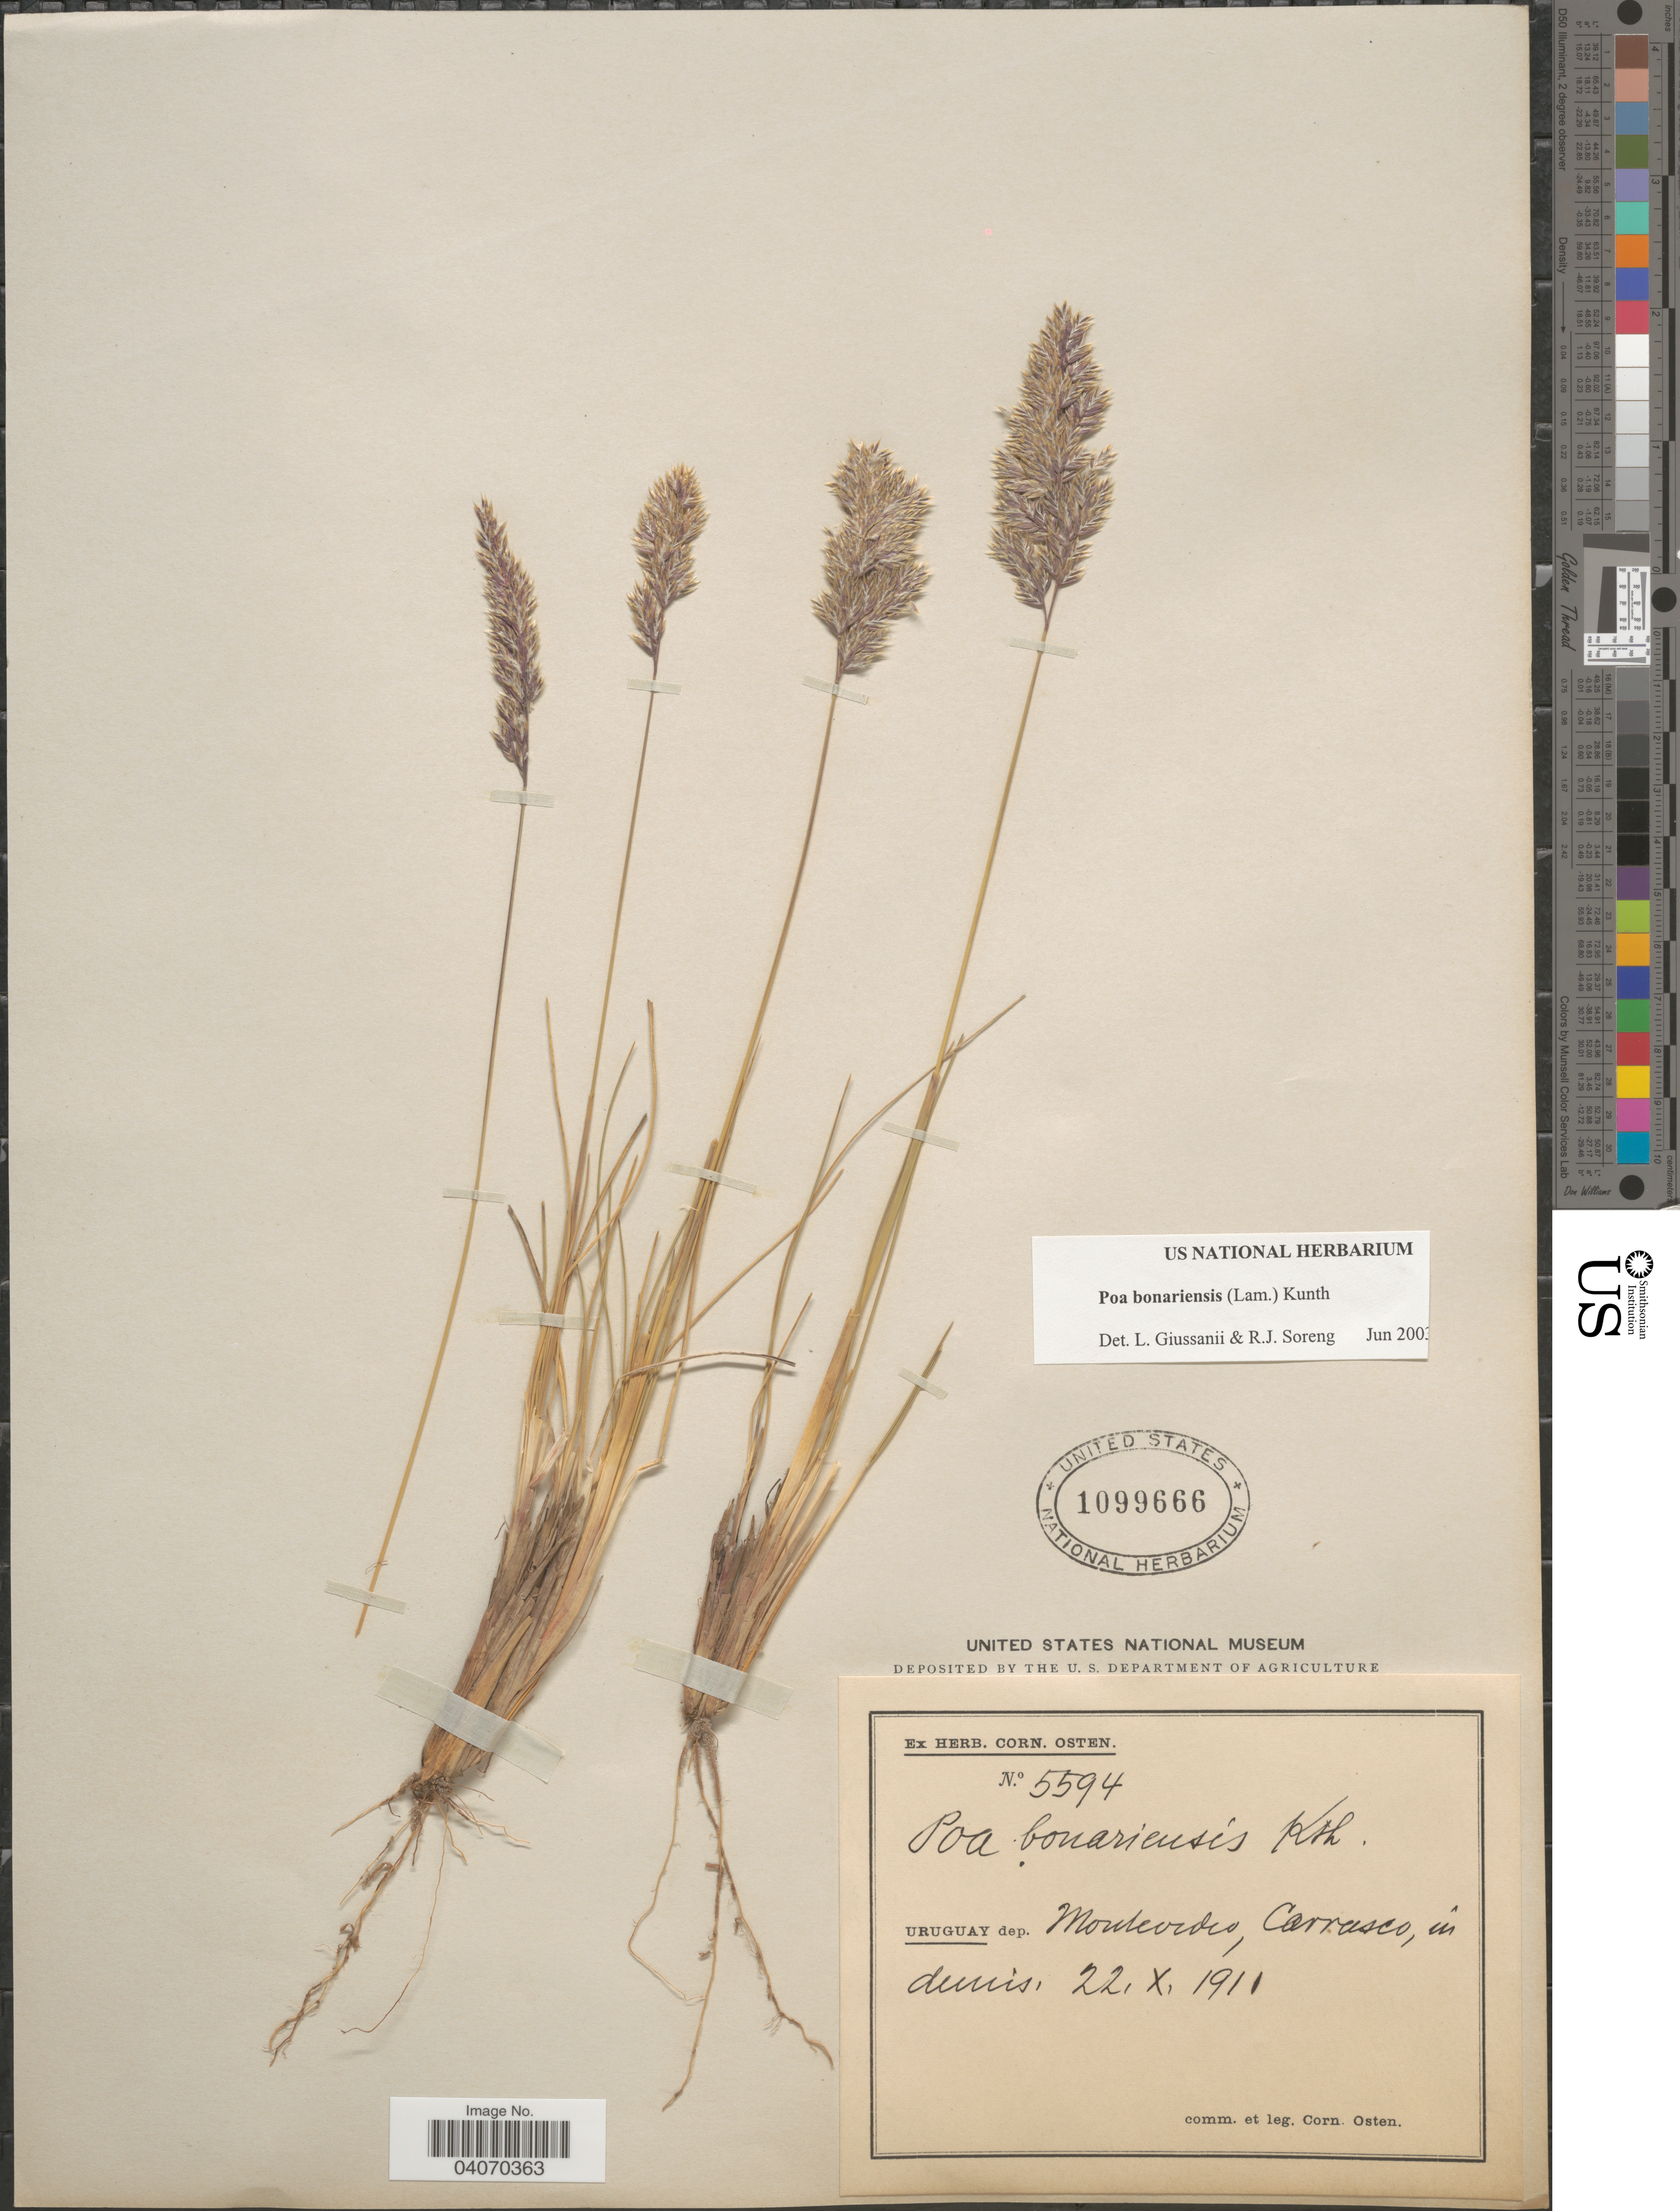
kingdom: Plantae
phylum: Tracheophyta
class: Liliopsida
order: Poales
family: Poaceae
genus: Poa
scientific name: Poa bonariensis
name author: (Lam.) Kunth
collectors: C. Osten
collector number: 5594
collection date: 1911-10-22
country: Uruguay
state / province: Montevideo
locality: Dep. Montevideo, Carrasco, in dumis.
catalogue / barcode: US 1099666